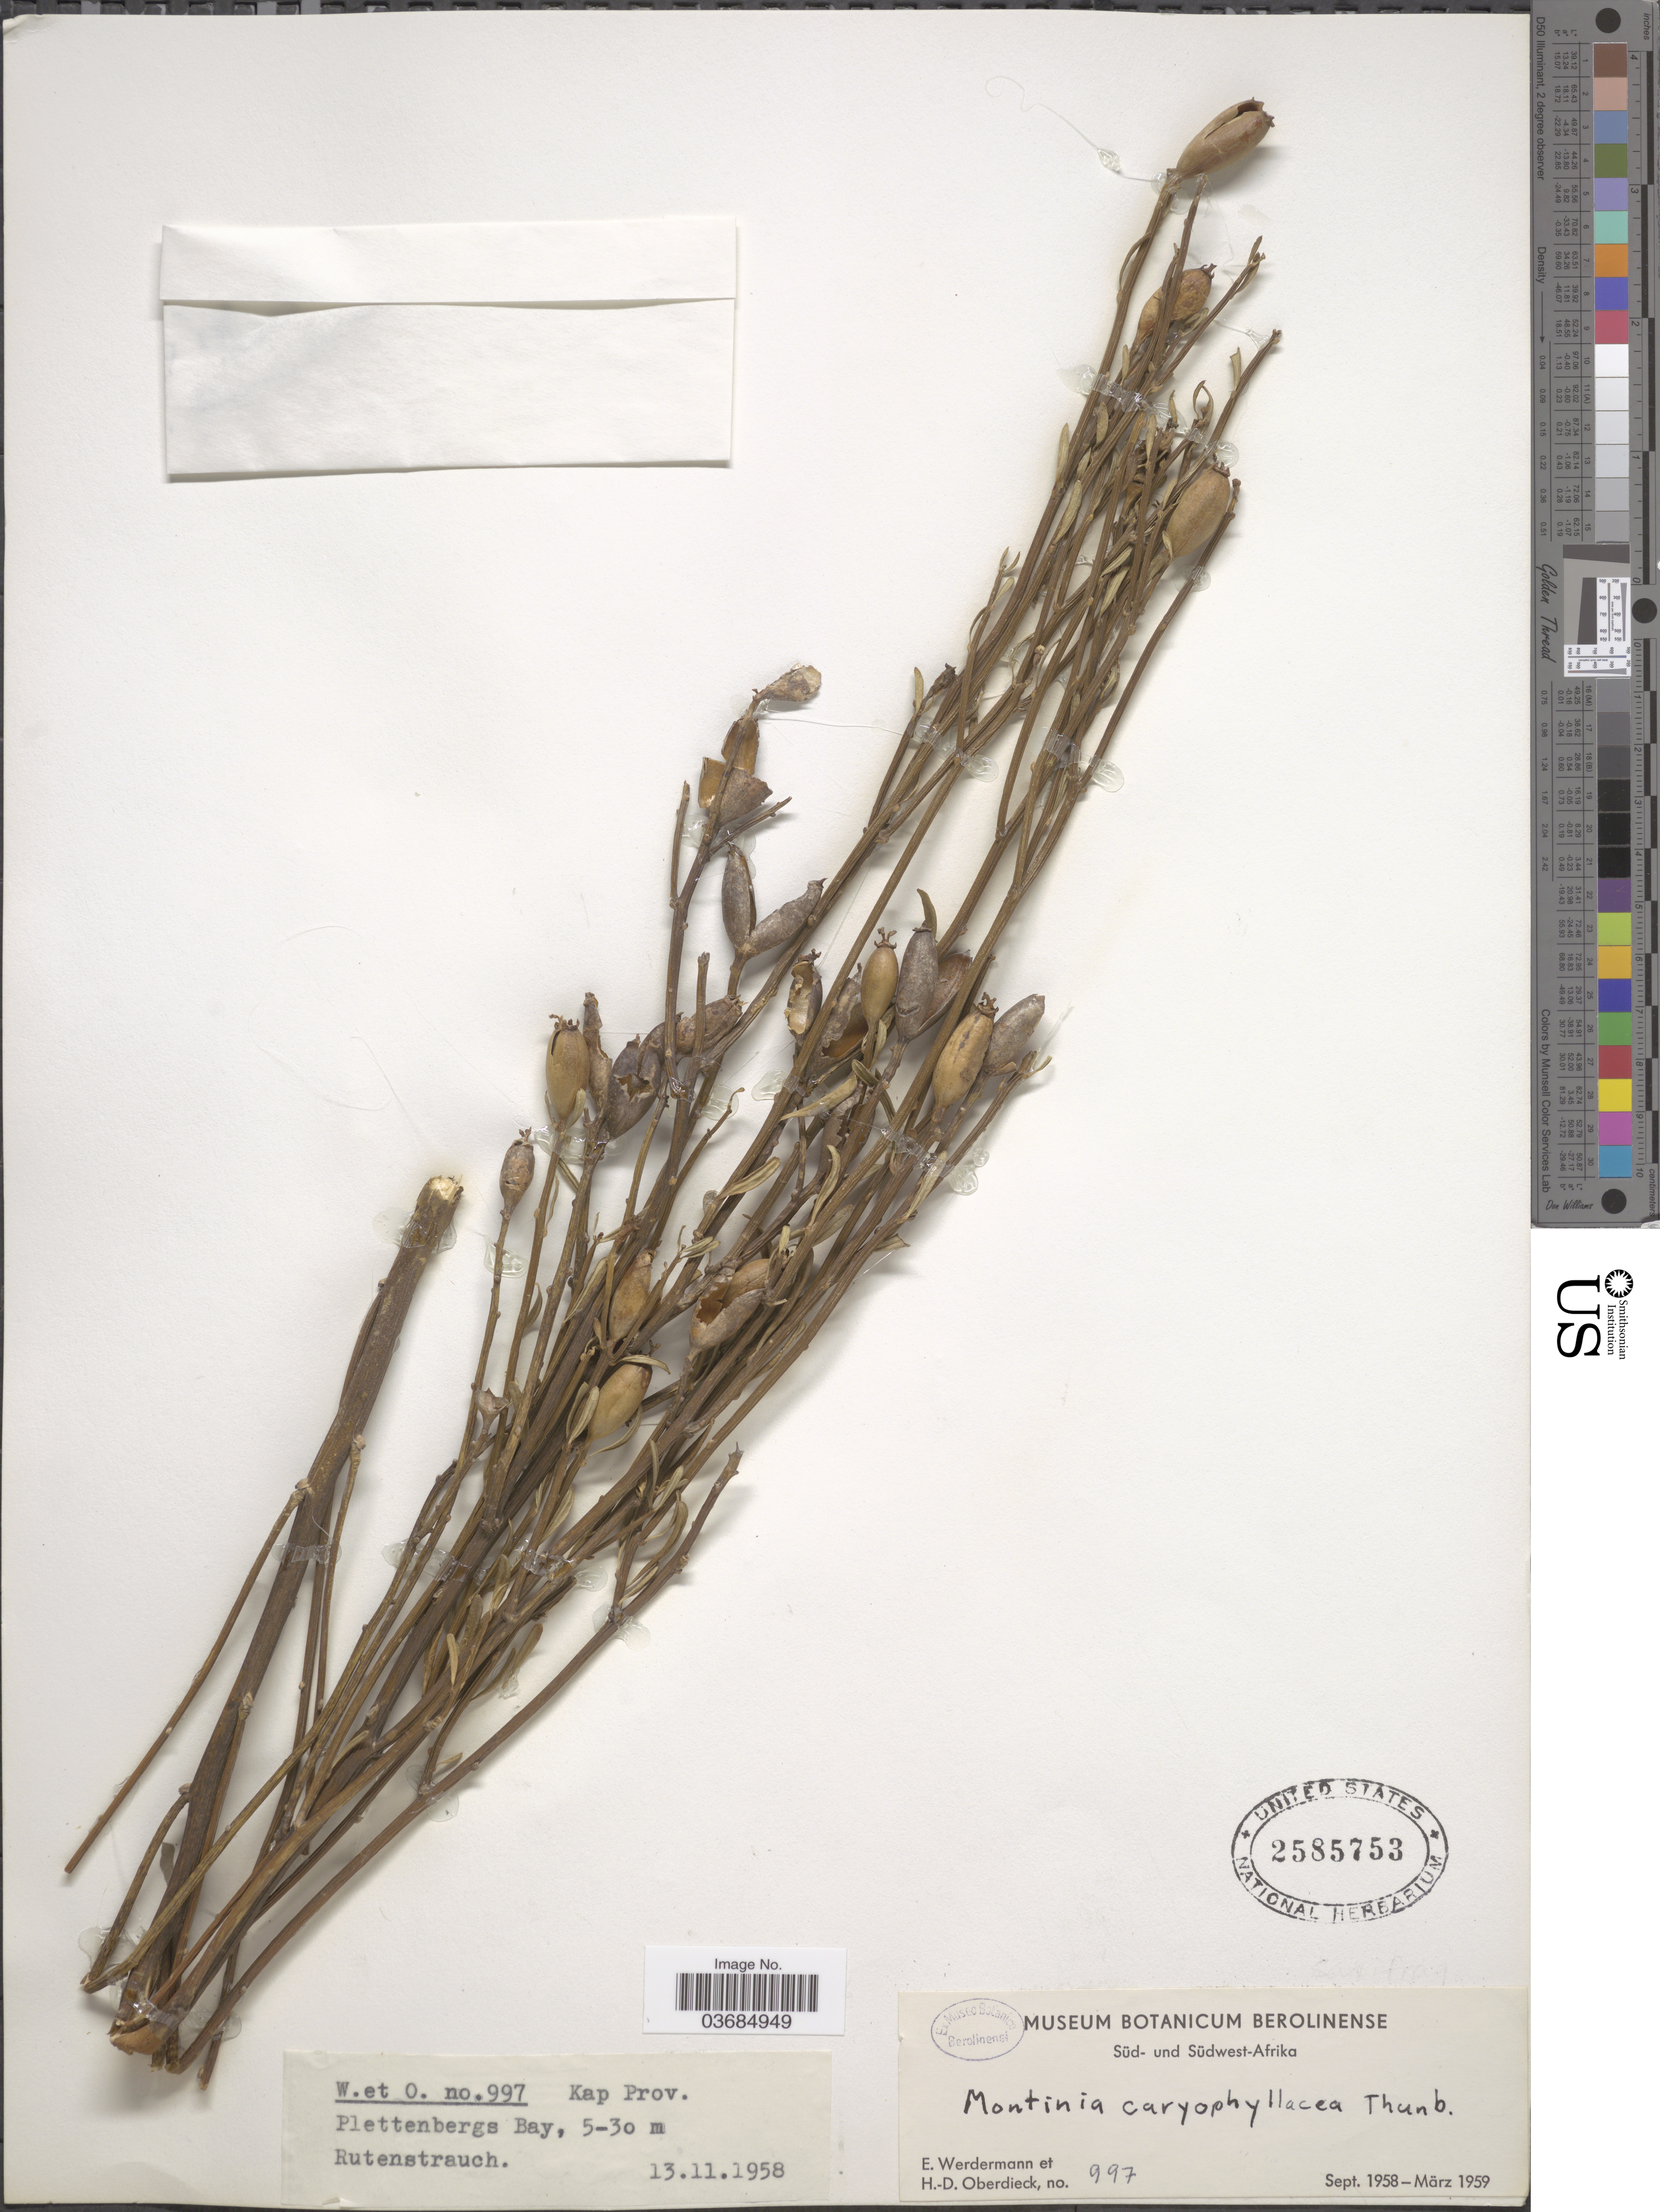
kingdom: Plantae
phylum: Tracheophyta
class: Magnoliopsida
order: Solanales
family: Montiniaceae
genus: Montinia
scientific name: Montinia caryophyllacea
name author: Thunb.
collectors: E. Werdermann & H. Oberdieck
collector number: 997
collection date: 1958-11-13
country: South Africa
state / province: Western Cape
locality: Kap Prov. Plettenbergs Bay.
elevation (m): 5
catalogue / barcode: US 2585753